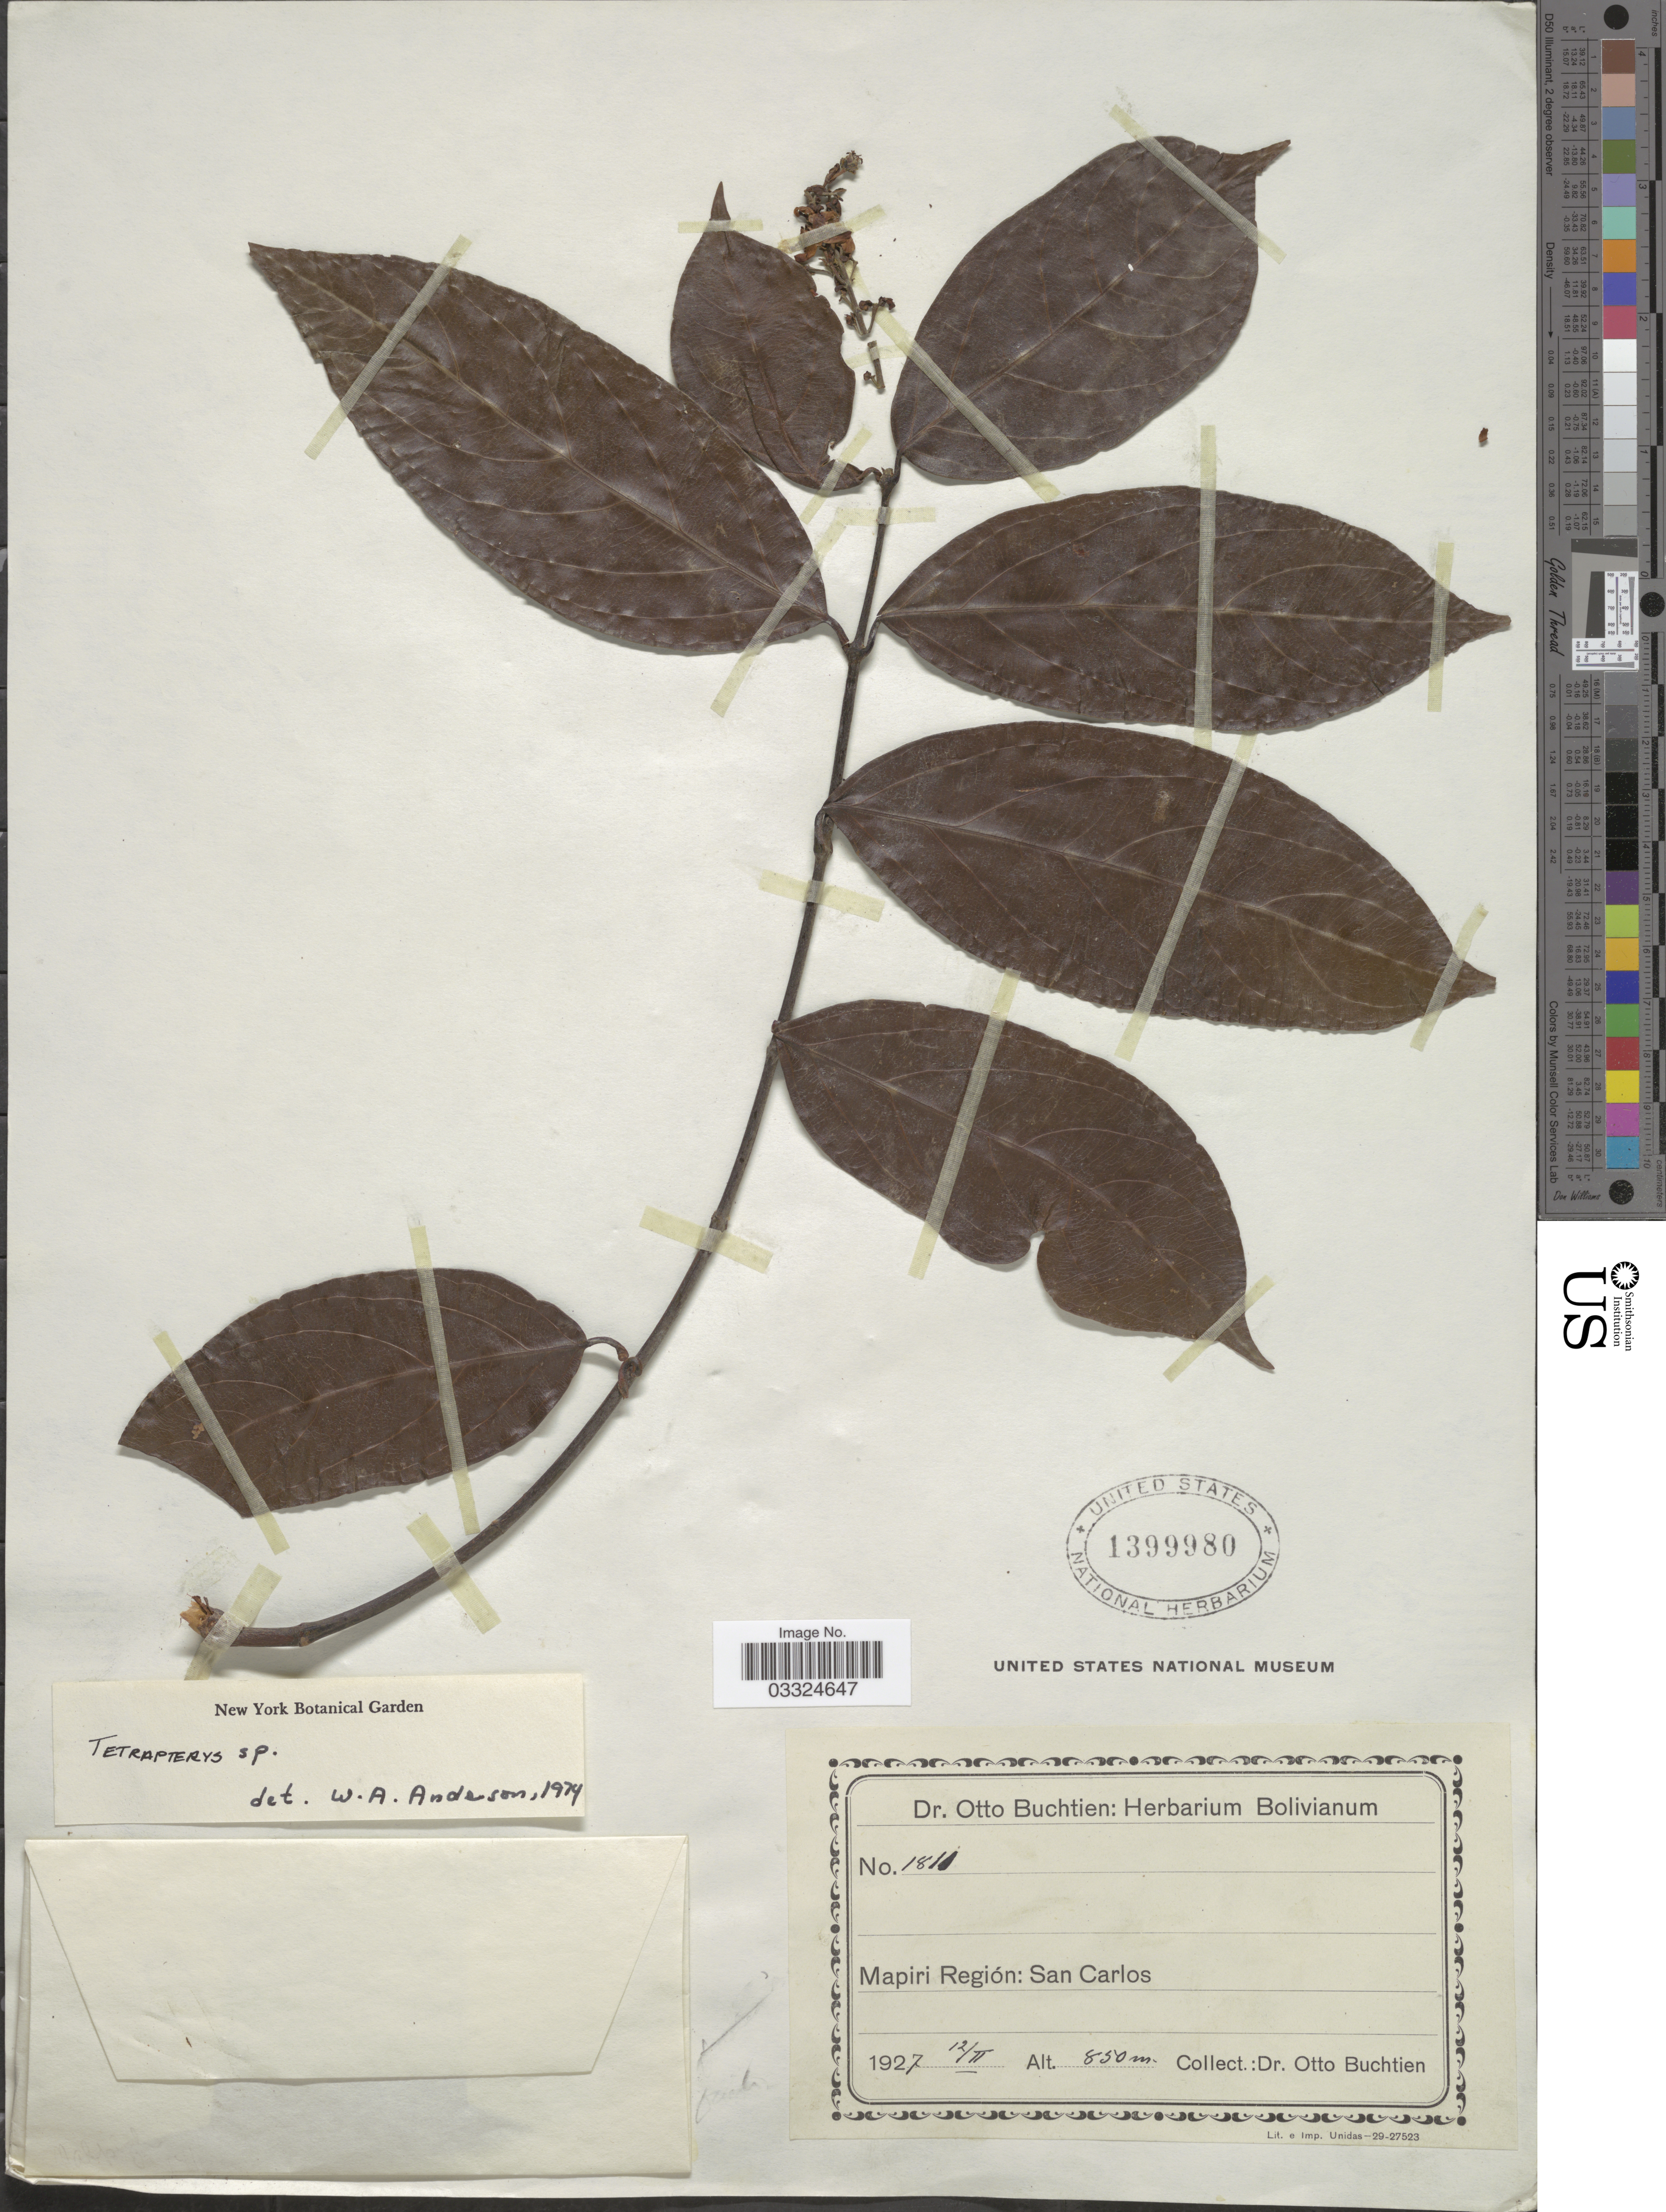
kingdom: Plantae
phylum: Tracheophyta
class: Magnoliopsida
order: Malpighiales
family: Malpighiaceae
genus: Tetrapterys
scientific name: Tetrapterys sp.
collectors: O. Buchtien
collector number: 1810*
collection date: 1927-02-12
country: Bolivia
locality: Mapiri Región: San Carlos.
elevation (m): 850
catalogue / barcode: US 1399980